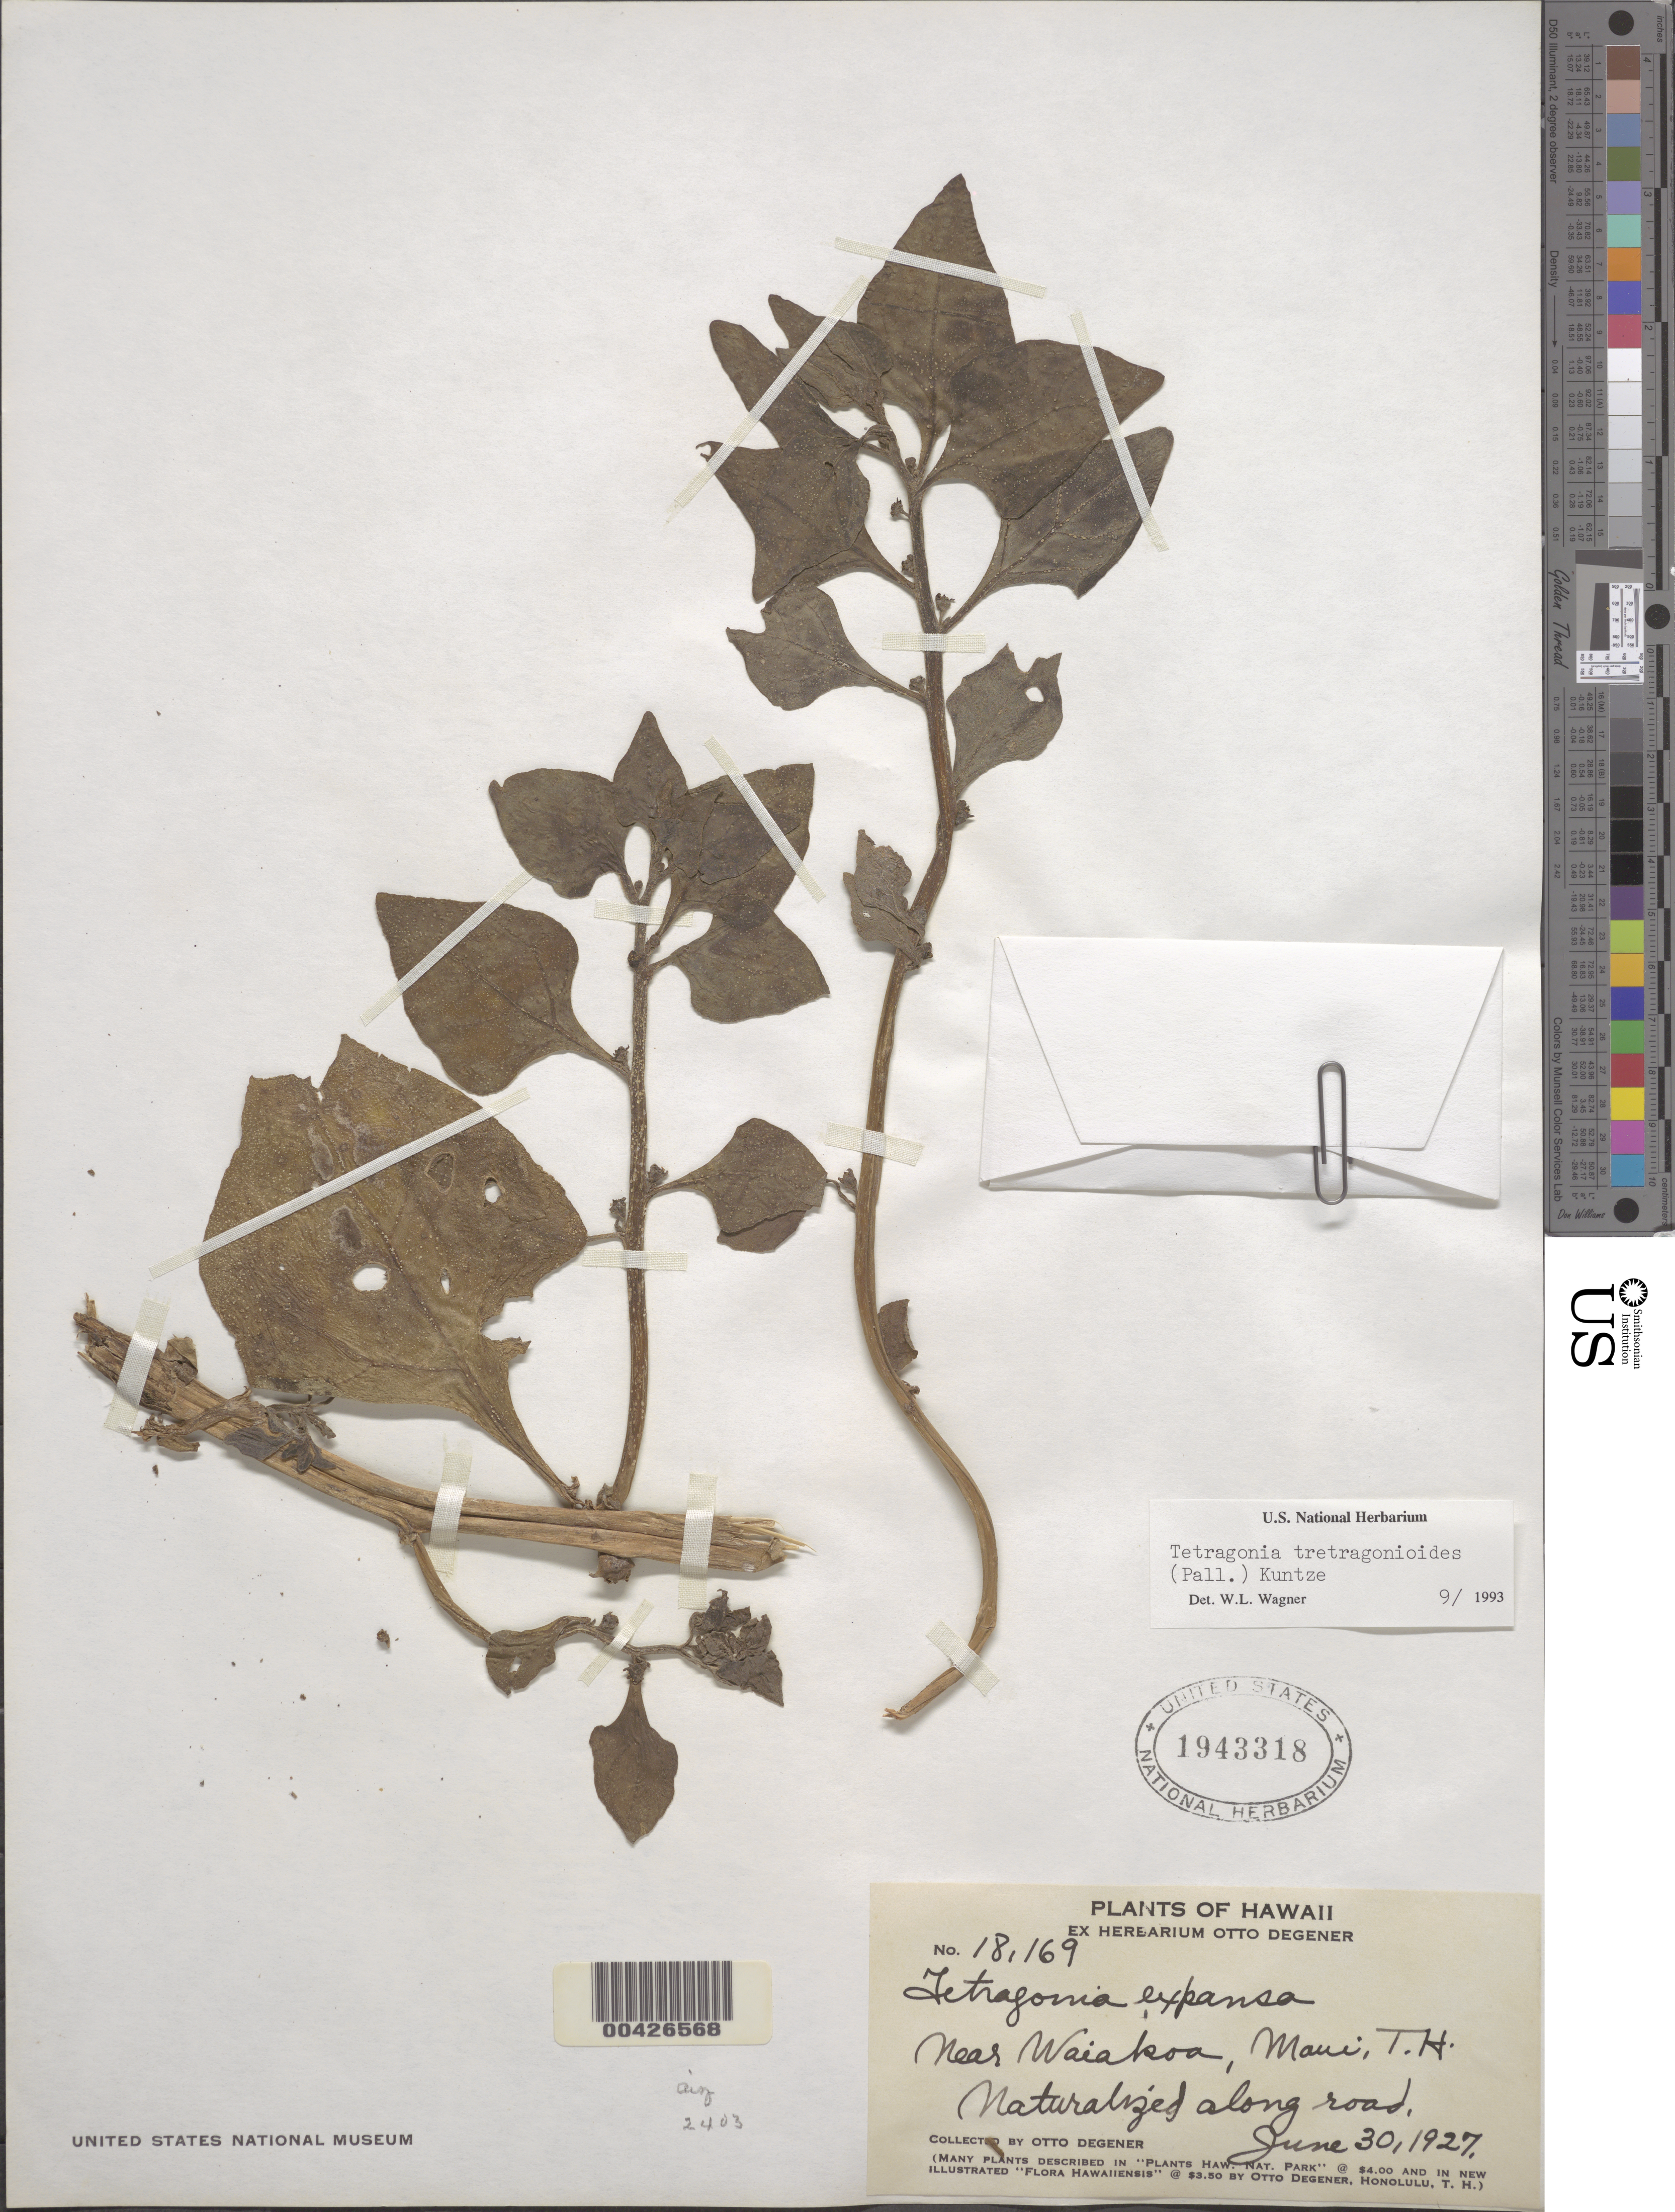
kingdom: Plantae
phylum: Tracheophyta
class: Magnoliopsida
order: Caryophyllales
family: Aizoaceae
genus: Tetragonia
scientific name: Tetragonia tetragonoides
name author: (Pall.) Kuntze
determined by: Wagner, W. L., (BOT), Smithsonian Institution - National Museum of Natural History (UNITED STATES)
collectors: O. Degener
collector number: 18169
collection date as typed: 30 Jun 1927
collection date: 1927-06-30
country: United States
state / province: Hawaii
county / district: Maui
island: Maui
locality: Near Waiakoa, Maui, T.H.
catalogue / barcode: US 1943318